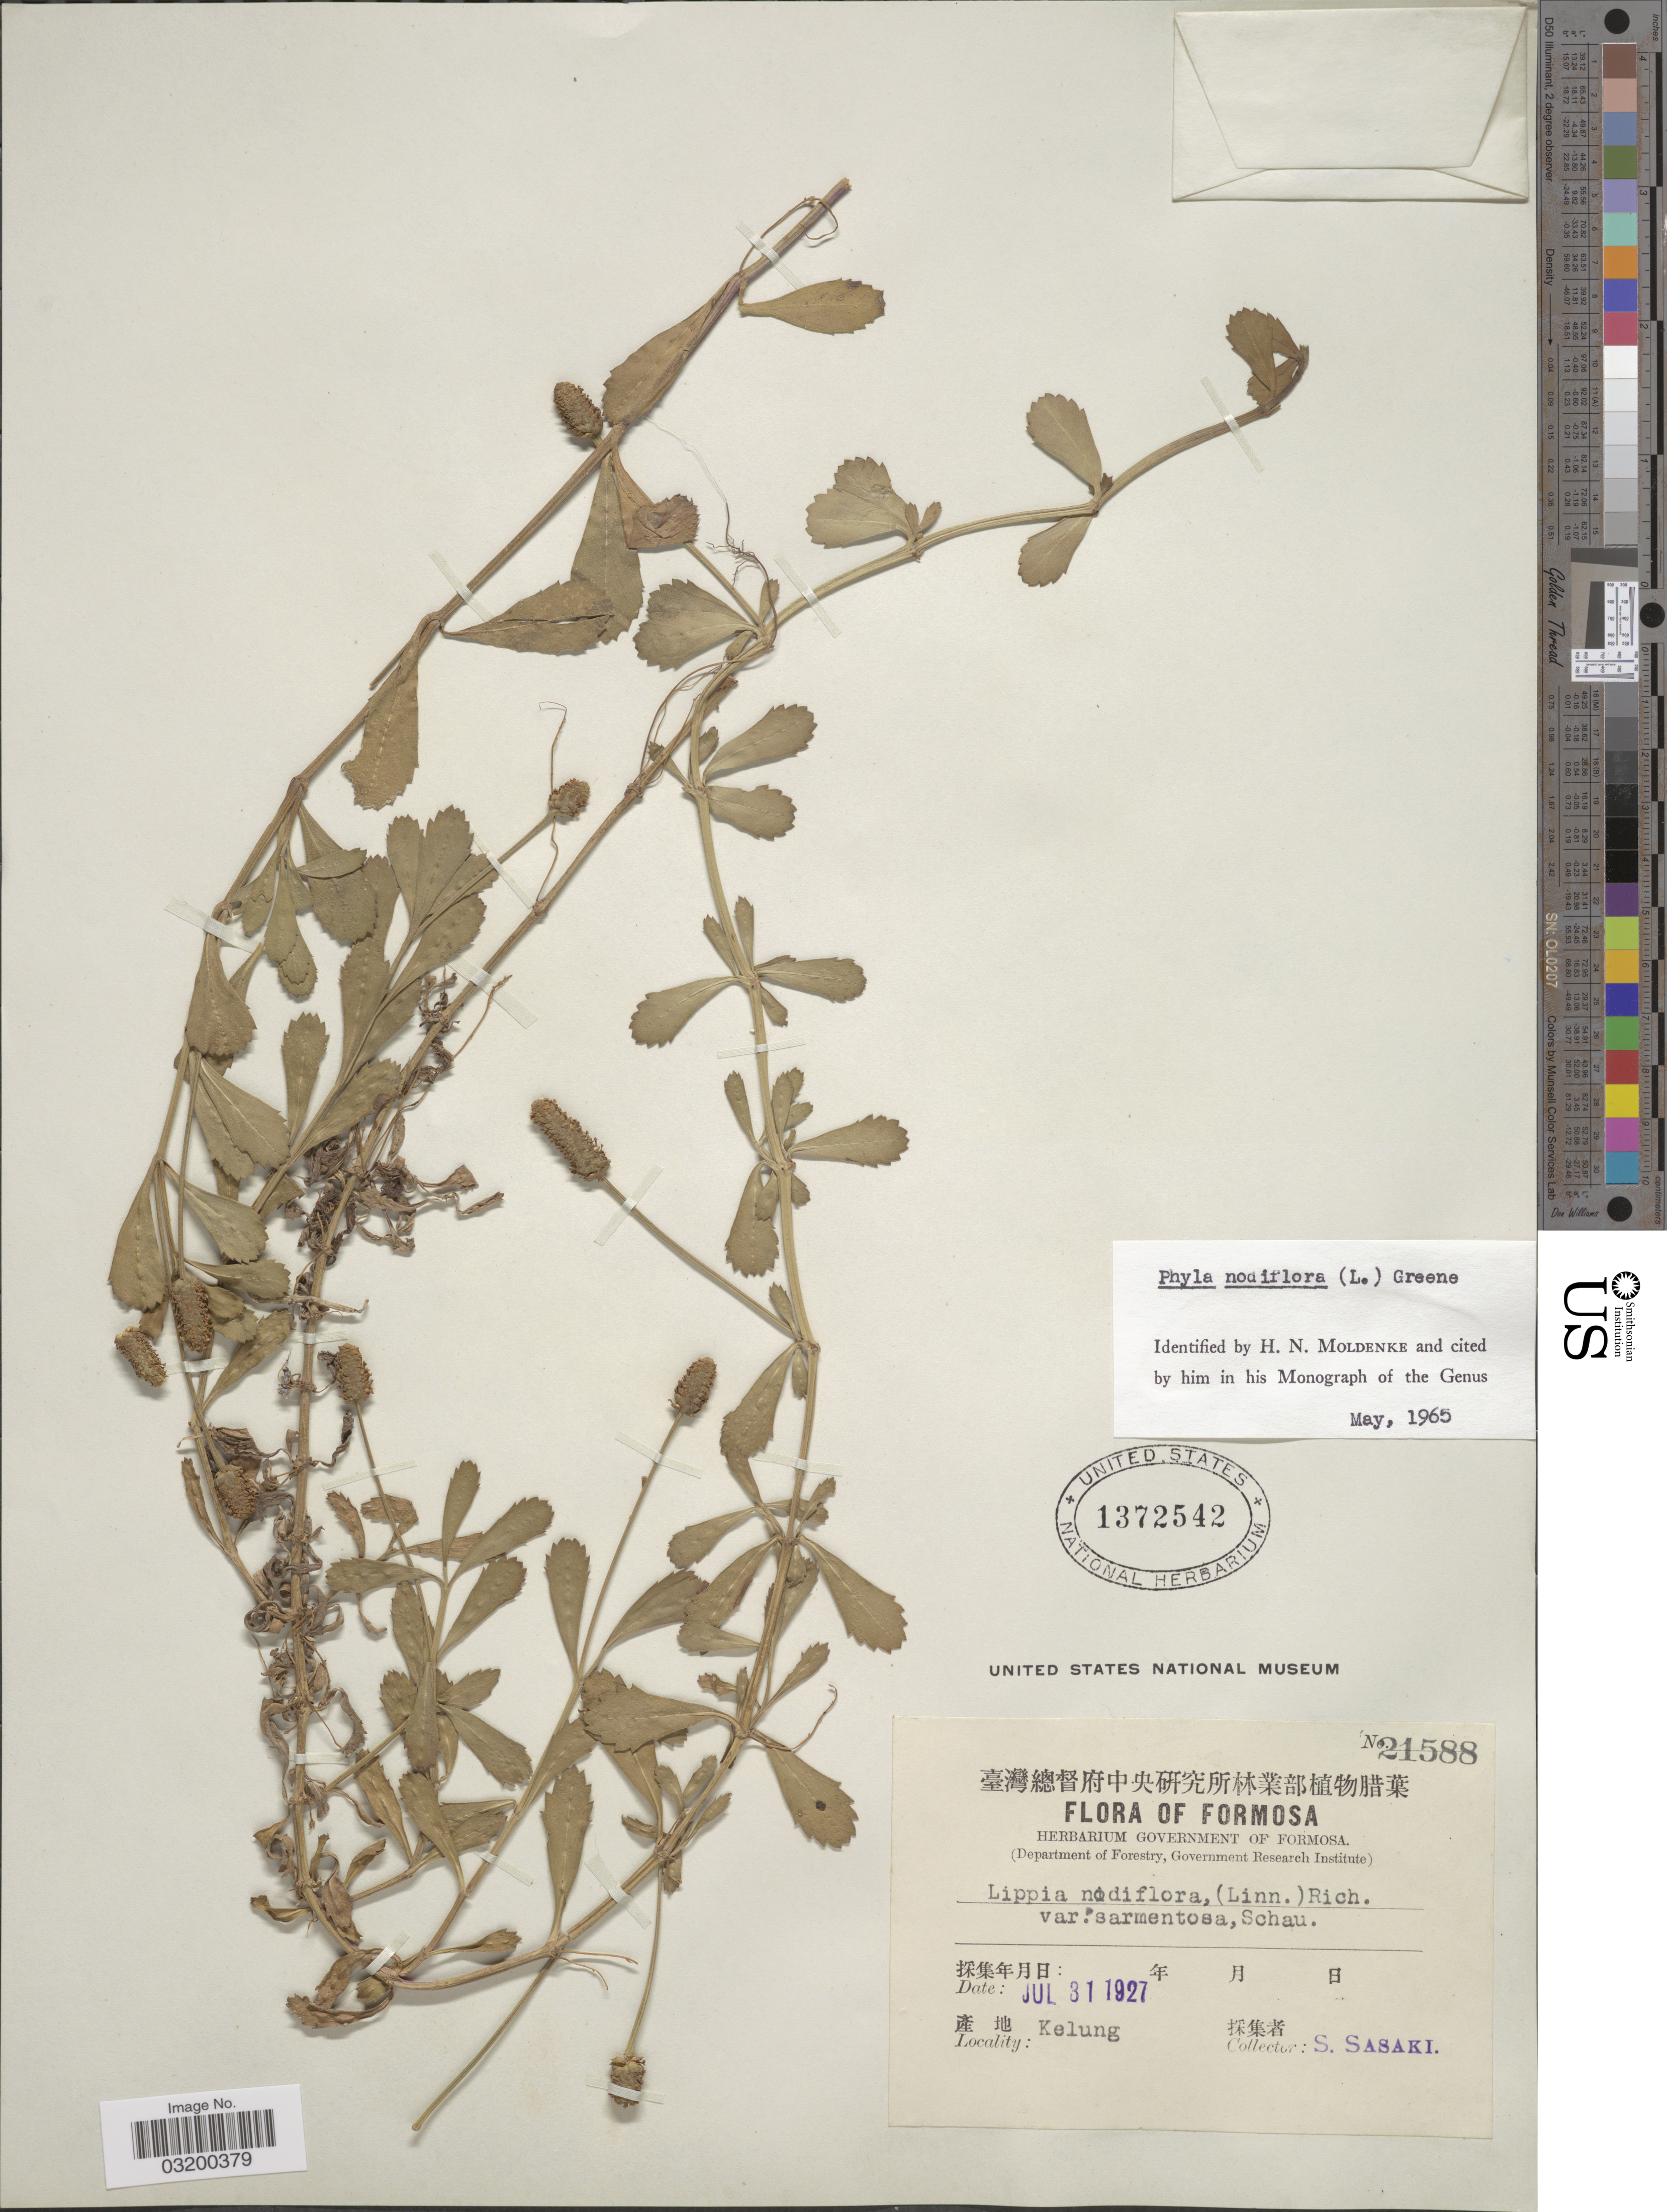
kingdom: Plantae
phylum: Tracheophyta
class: Magnoliopsida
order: Lamiales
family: Verbenaceae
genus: Phyla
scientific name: Phyla nodiflora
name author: (L.) Greene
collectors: S. Sasaki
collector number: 21588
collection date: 1927-07-31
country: Taiwan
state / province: Keelung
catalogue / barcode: US 1372542